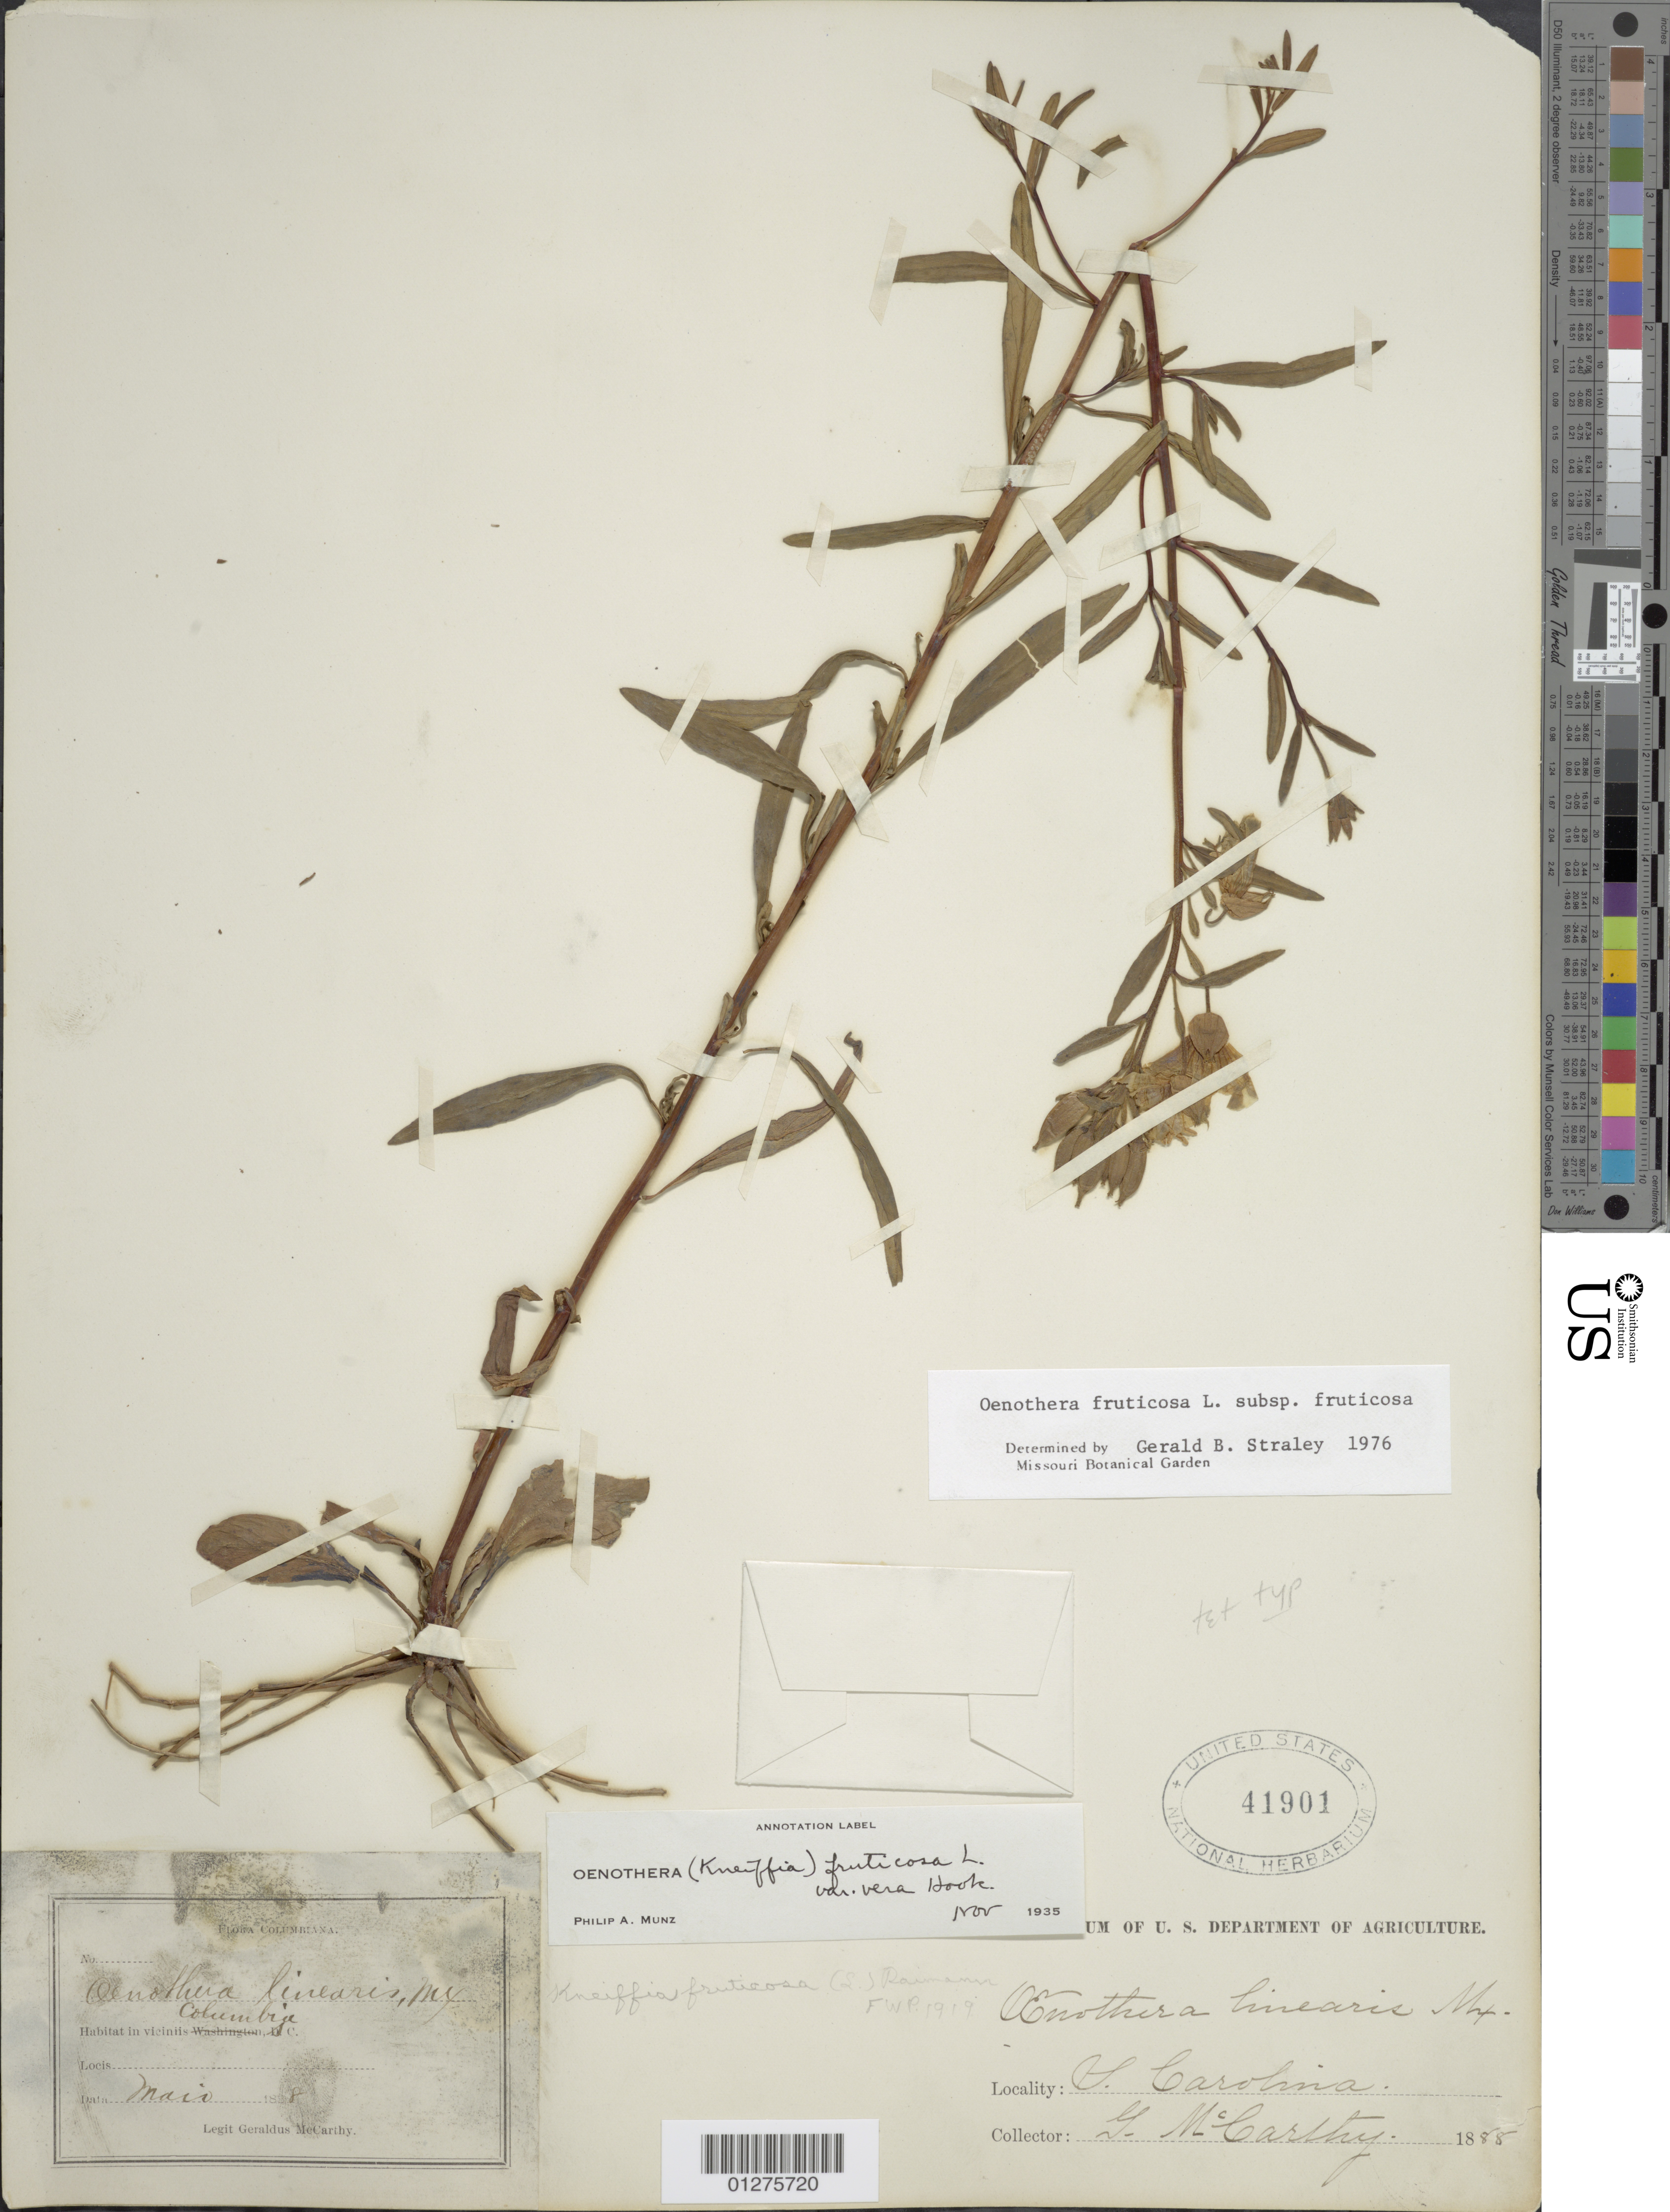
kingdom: Plantae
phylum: Tracheophyta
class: Magnoliopsida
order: Myrtales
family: Onagraceae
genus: Oenothera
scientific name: Oenothera fruticosa subsp. fruticosa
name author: L.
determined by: Straley, G. B.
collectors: G. McCarthy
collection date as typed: May 1888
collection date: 1888-05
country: United States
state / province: South Carolina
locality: Vicinity of Columbia.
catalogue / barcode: US 41901